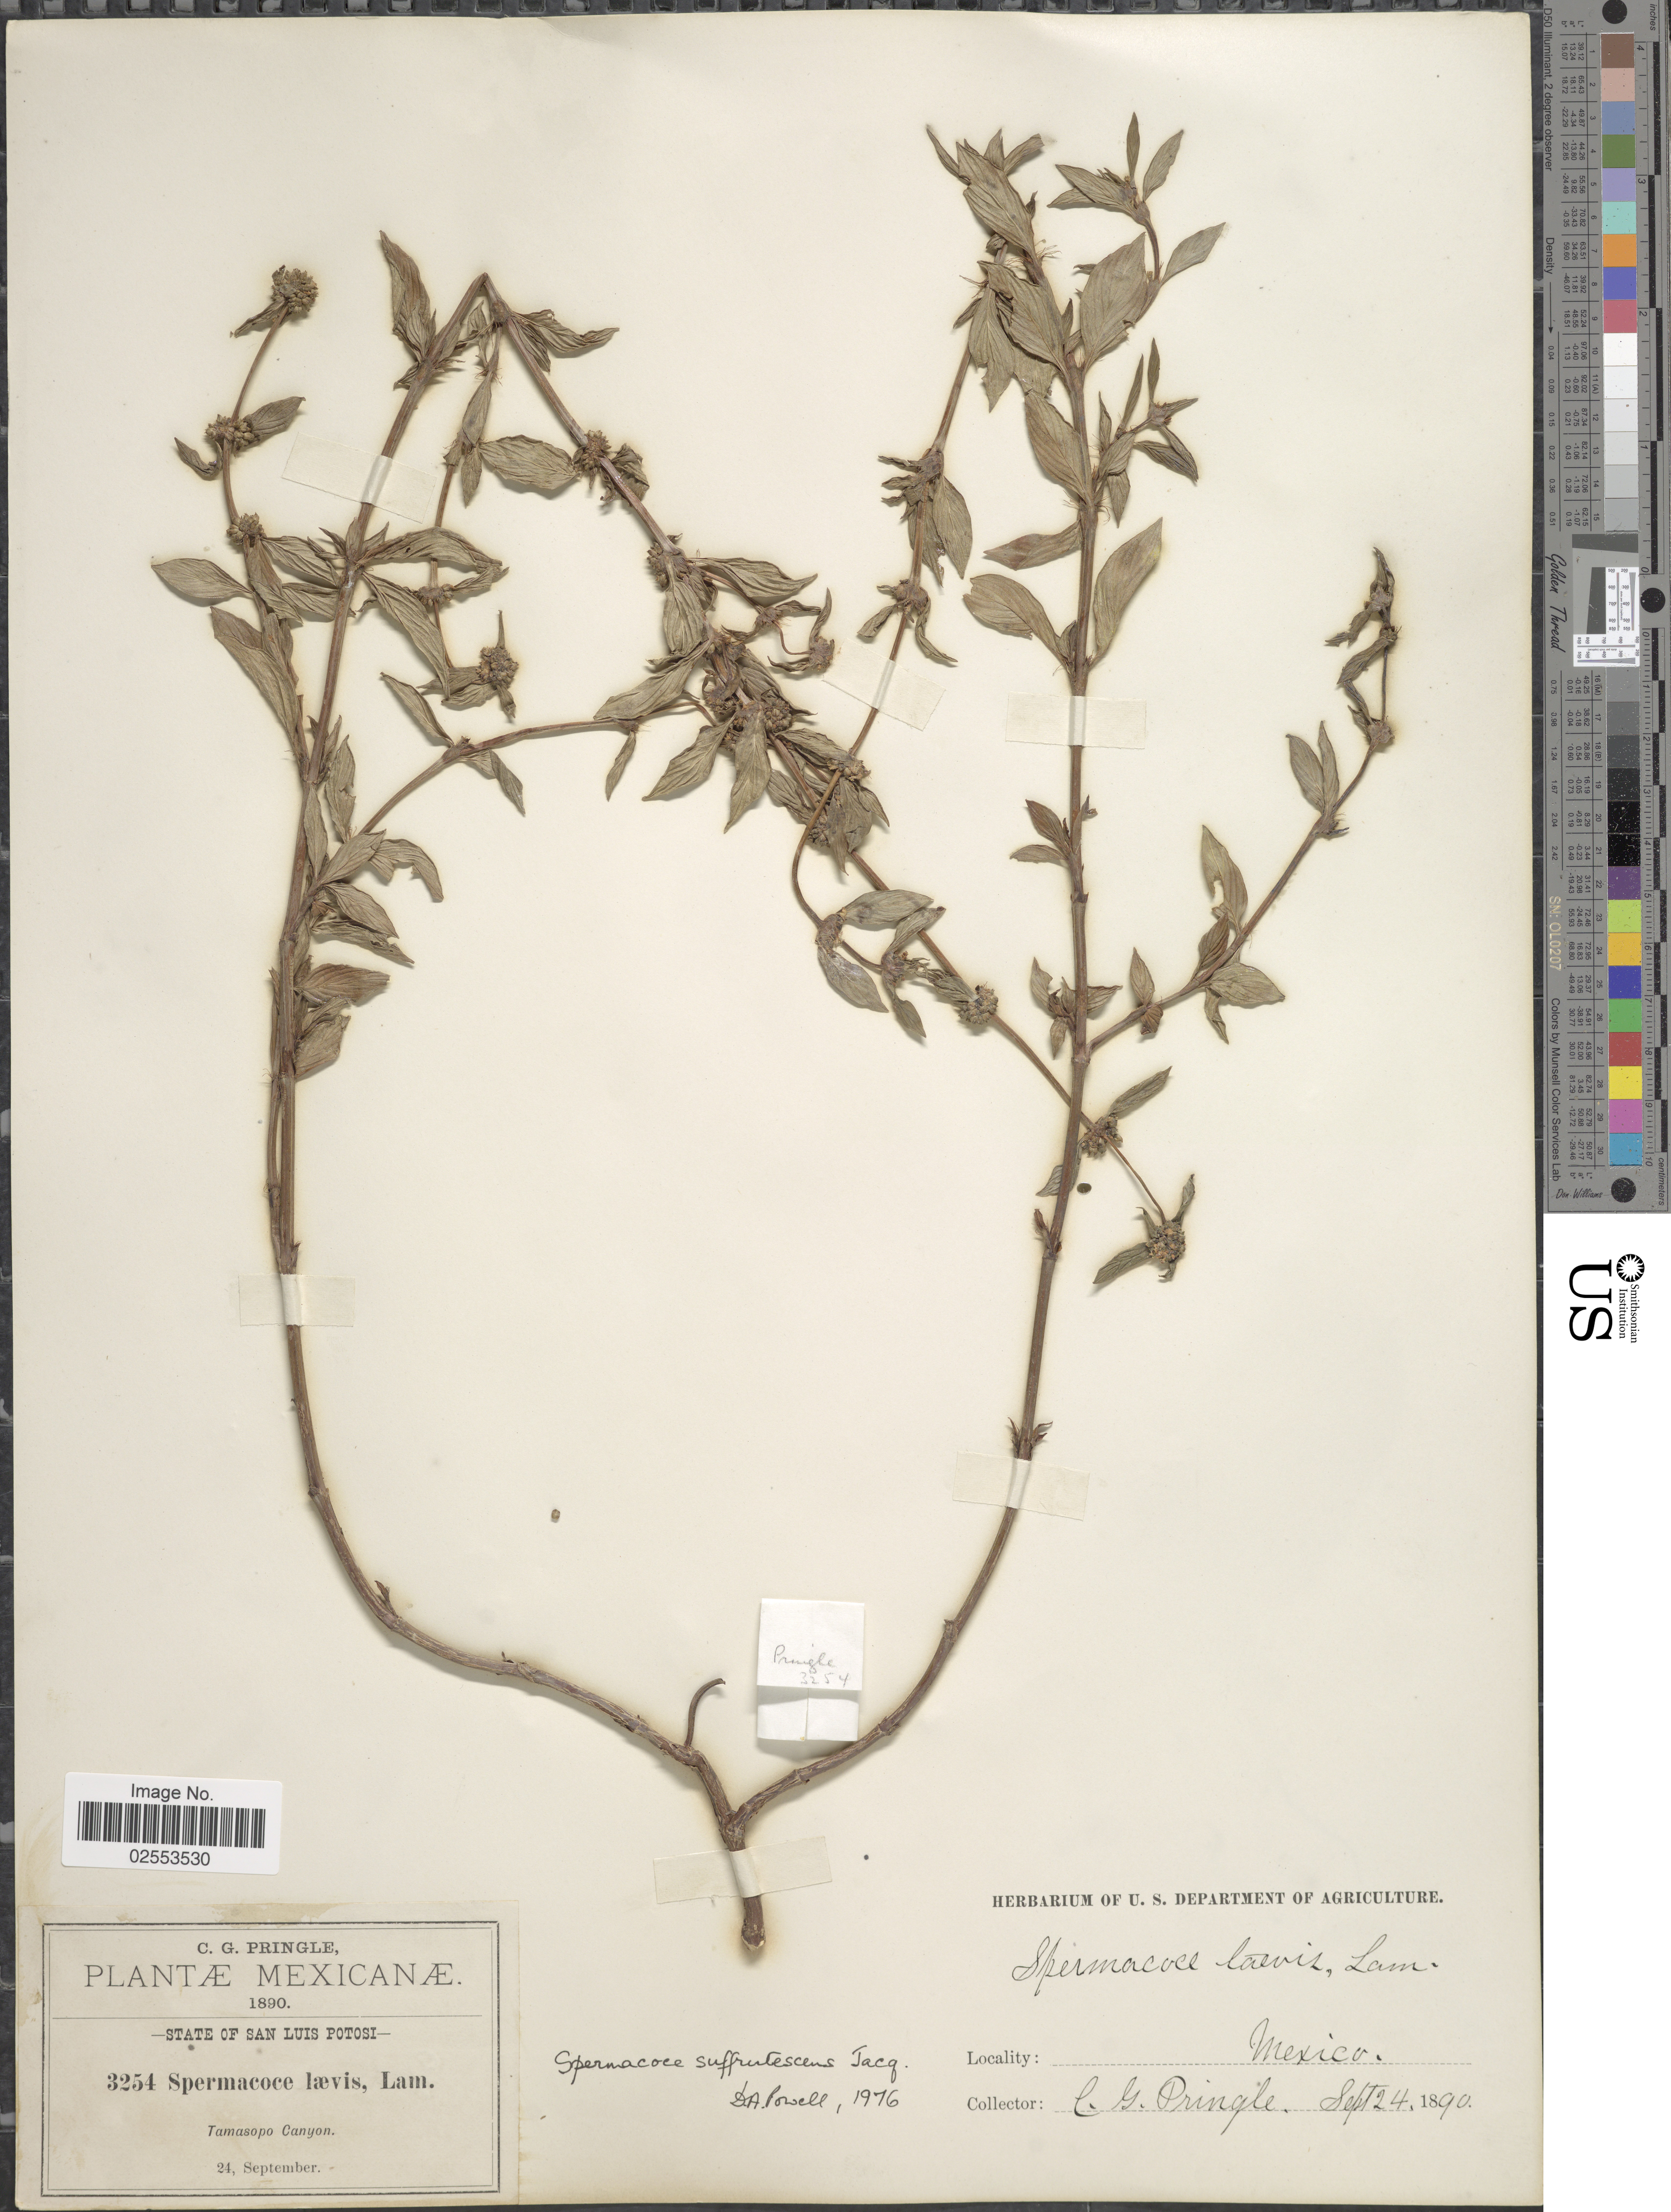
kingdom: Plantae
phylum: Tracheophyta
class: Magnoliopsida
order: Gentianales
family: Rubiaceae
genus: Spermacoce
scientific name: Spermacoce assurgens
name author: Ruiz & Pav.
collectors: C. G. Pringle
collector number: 3254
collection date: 1890-09-24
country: Mexico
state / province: San Luis Potosí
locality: Tamasopo Canyon